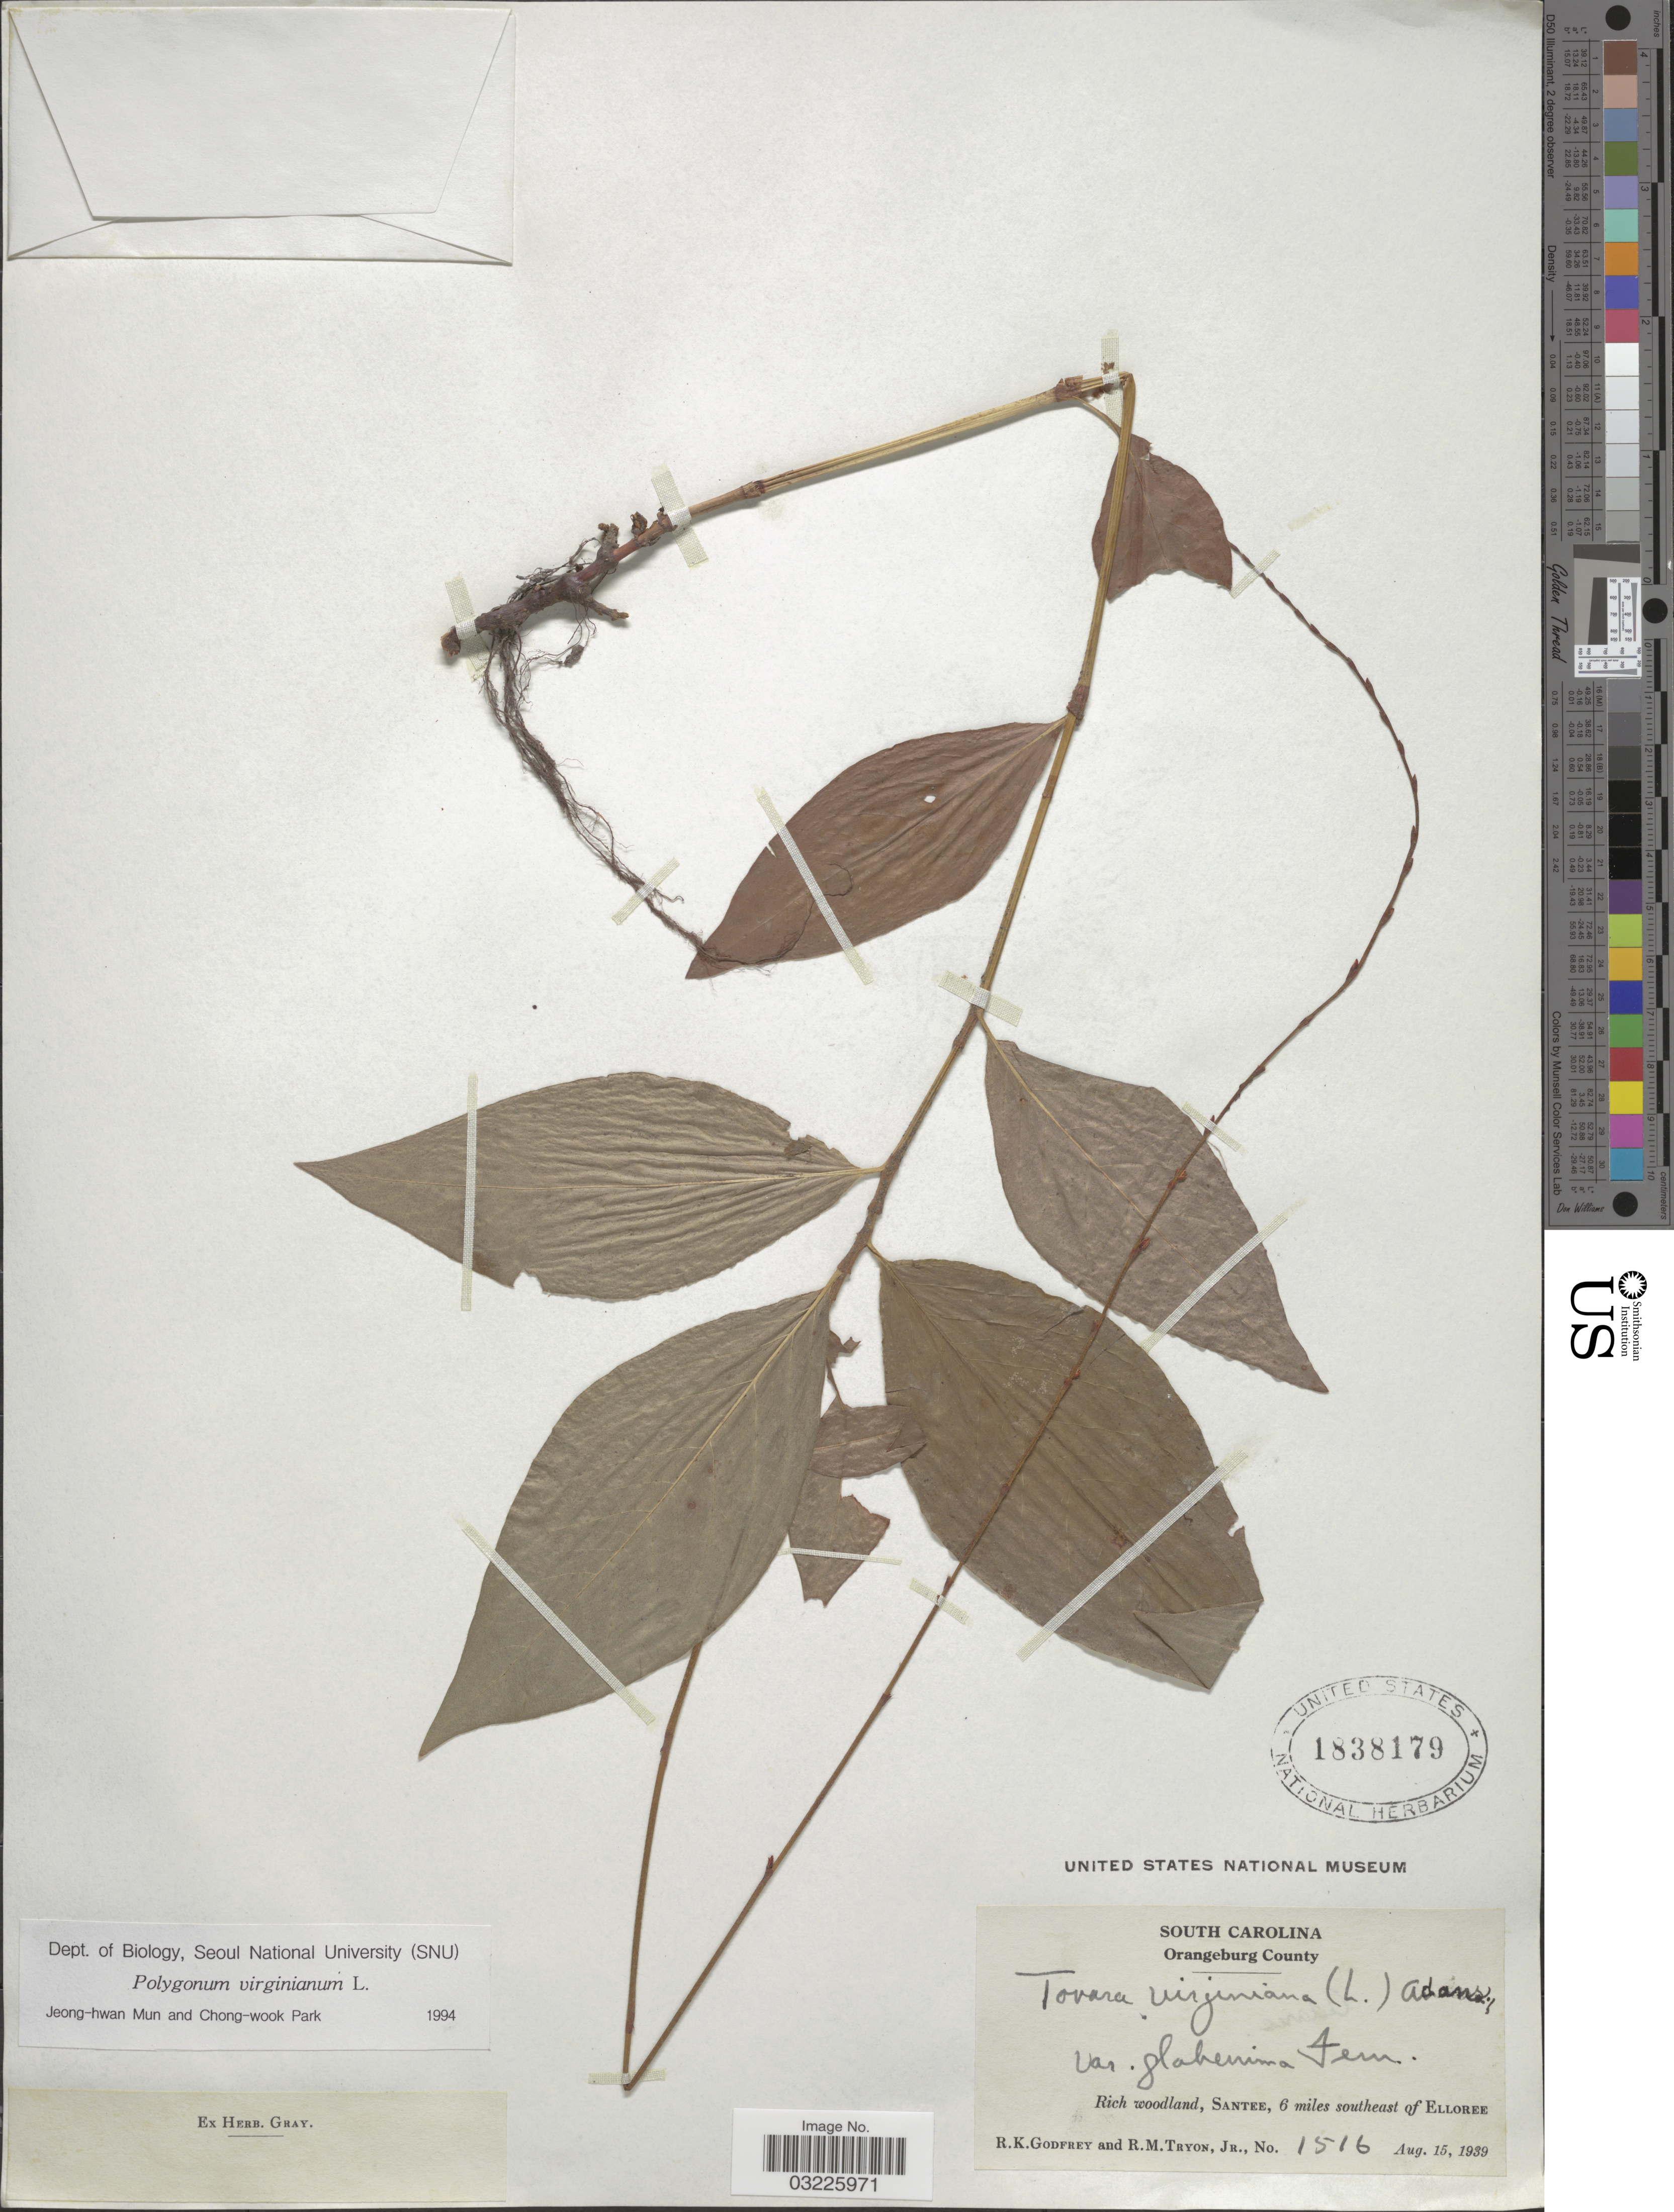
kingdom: Plantae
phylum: Tracheophyta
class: Magnoliopsida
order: Caryophyllales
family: Polygonaceae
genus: Persicaria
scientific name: Persicaria virginiana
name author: (L.) Gaertn.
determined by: Atha, D. E.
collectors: R. K. Godfrey & R. Tryon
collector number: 1516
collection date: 1939-08-15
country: United States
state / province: South Carolina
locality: Orangeburg County. Santee, 6 miles southeast of Elloree.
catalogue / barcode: US 1838179